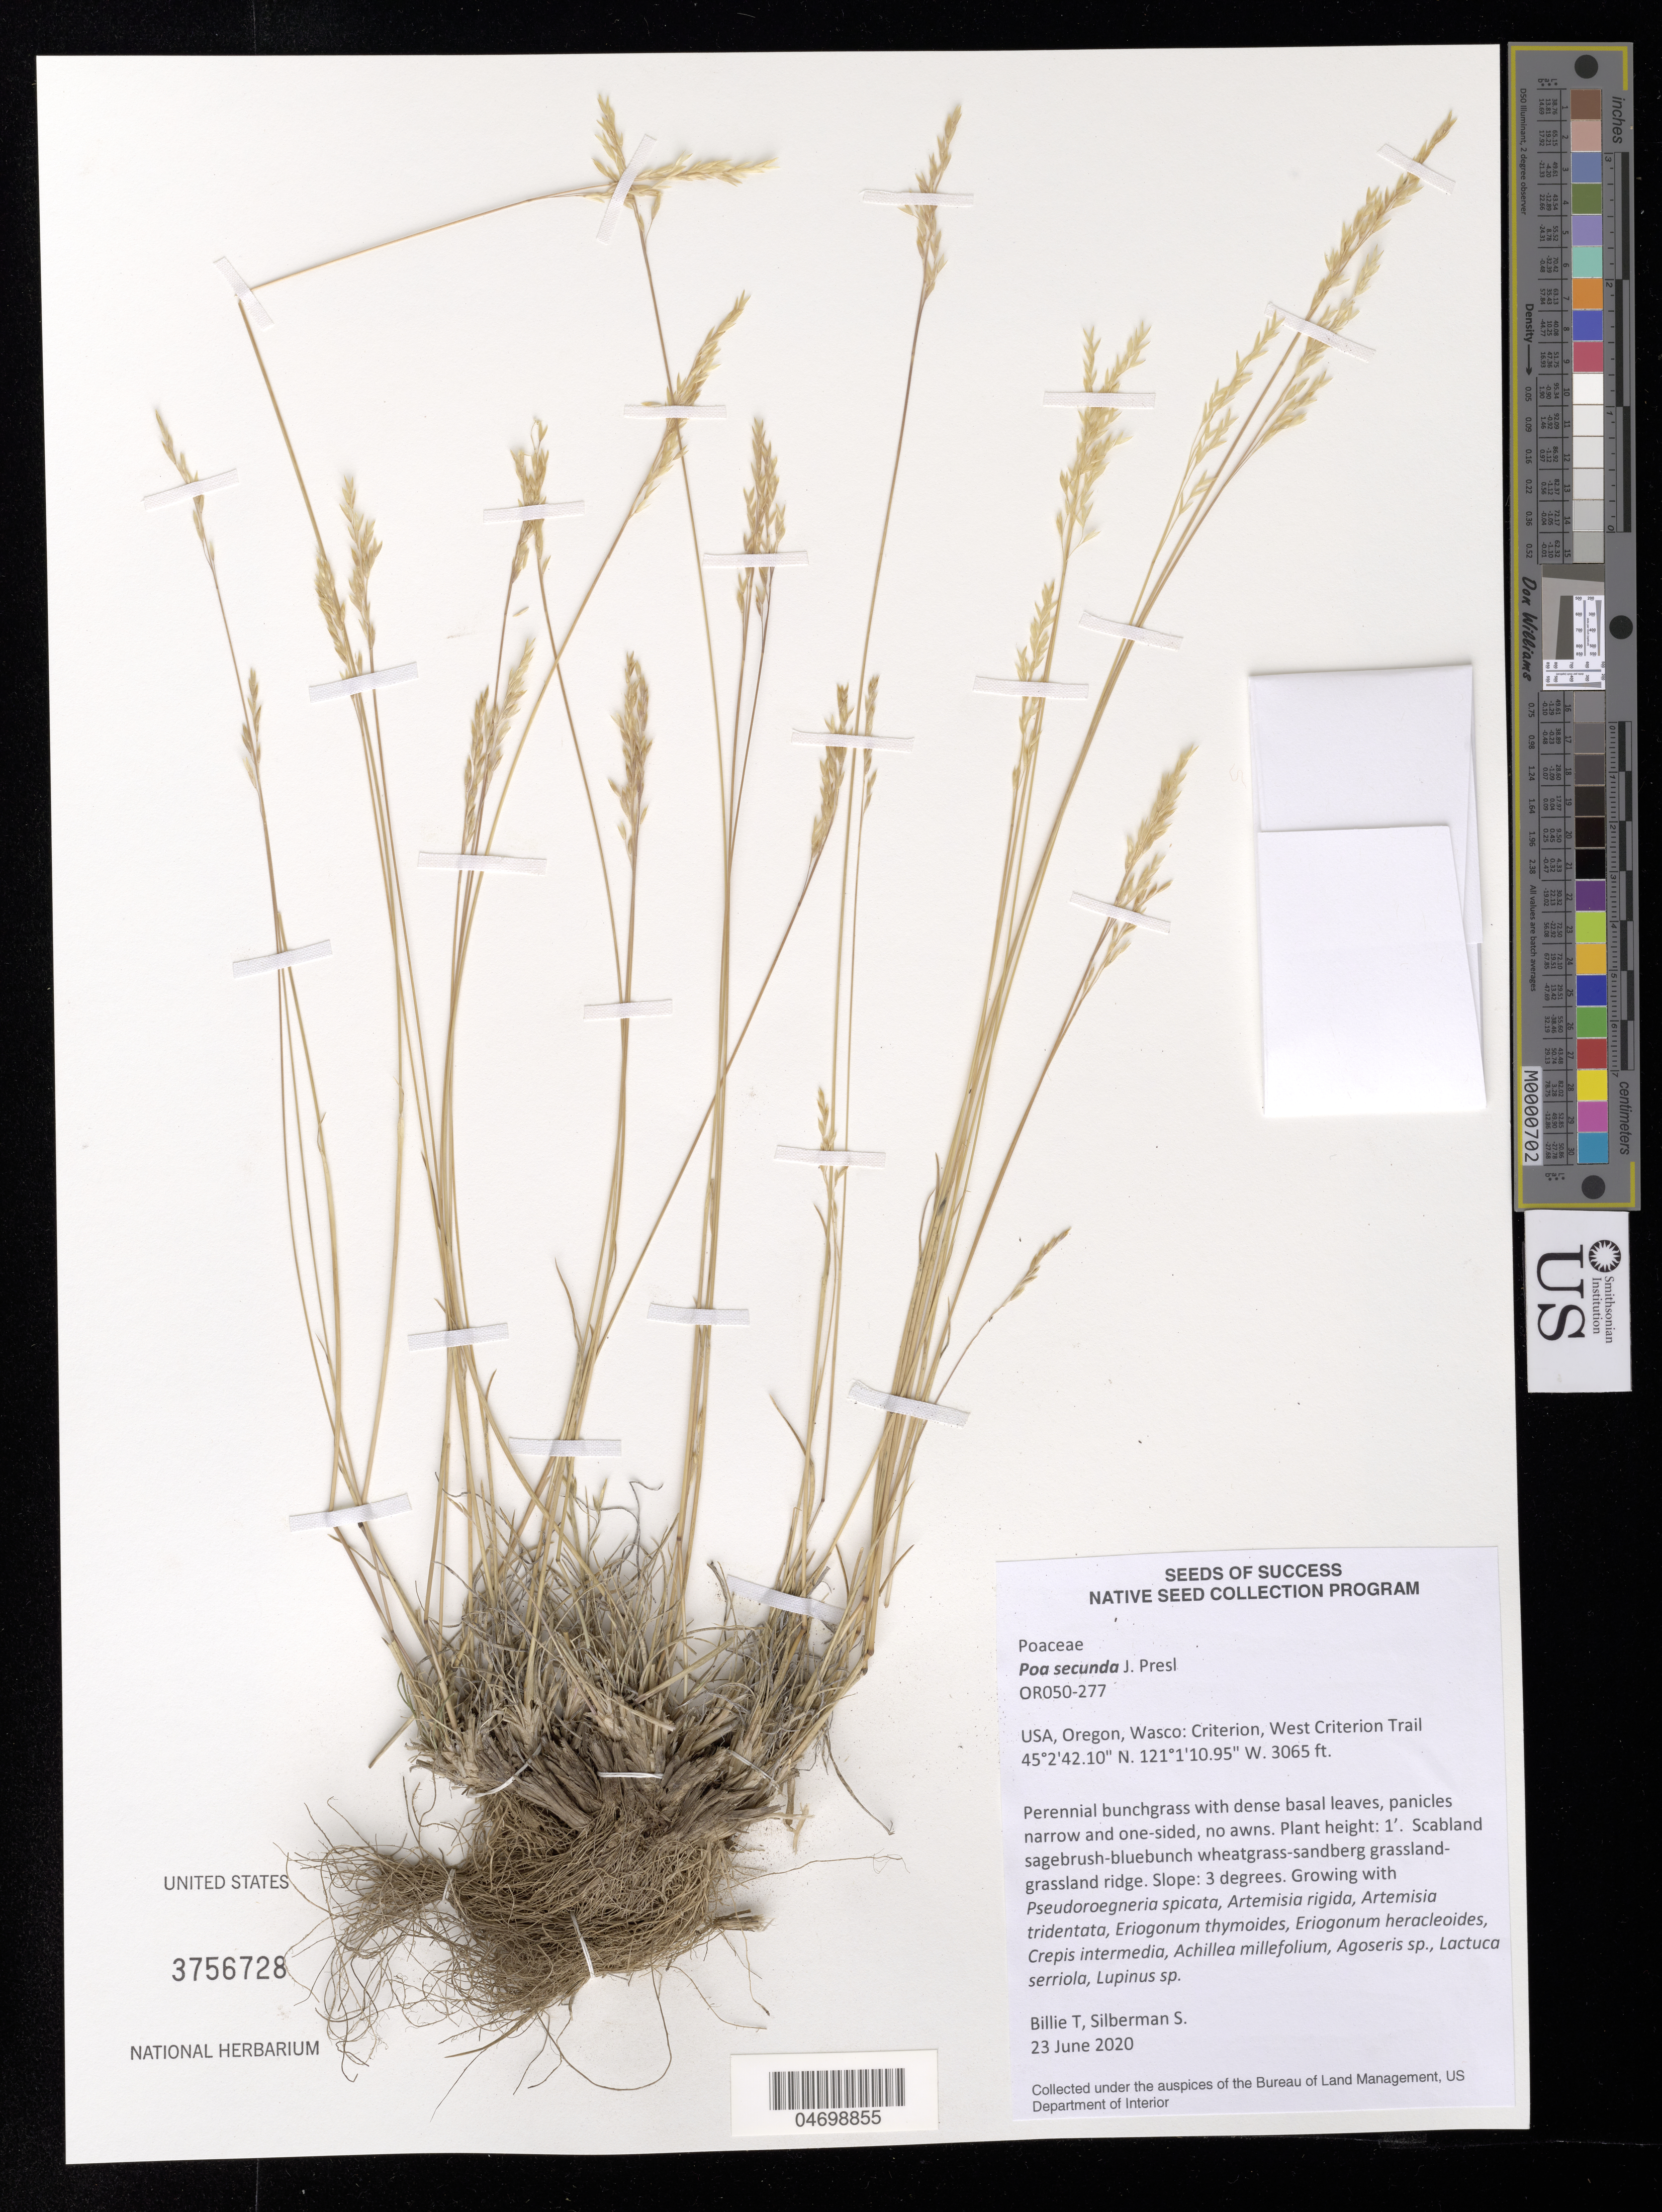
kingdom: Plantae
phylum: Tracheophyta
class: Liliopsida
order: Poales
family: Poaceae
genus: Poa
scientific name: Poa secunda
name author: J. Presl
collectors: T. Billie & S. Silberman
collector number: OR050-277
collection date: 2020-06-23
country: United States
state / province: Oregon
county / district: Wasco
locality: Criterion, West Criterion Trail.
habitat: Scabland sagebrush-bluebunch wheatgrass-sandberg grassland-grassland ridge. With Agoseris sp., Lactuca serriola, Lupinus sp., etc.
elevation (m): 934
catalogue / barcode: US 3756728